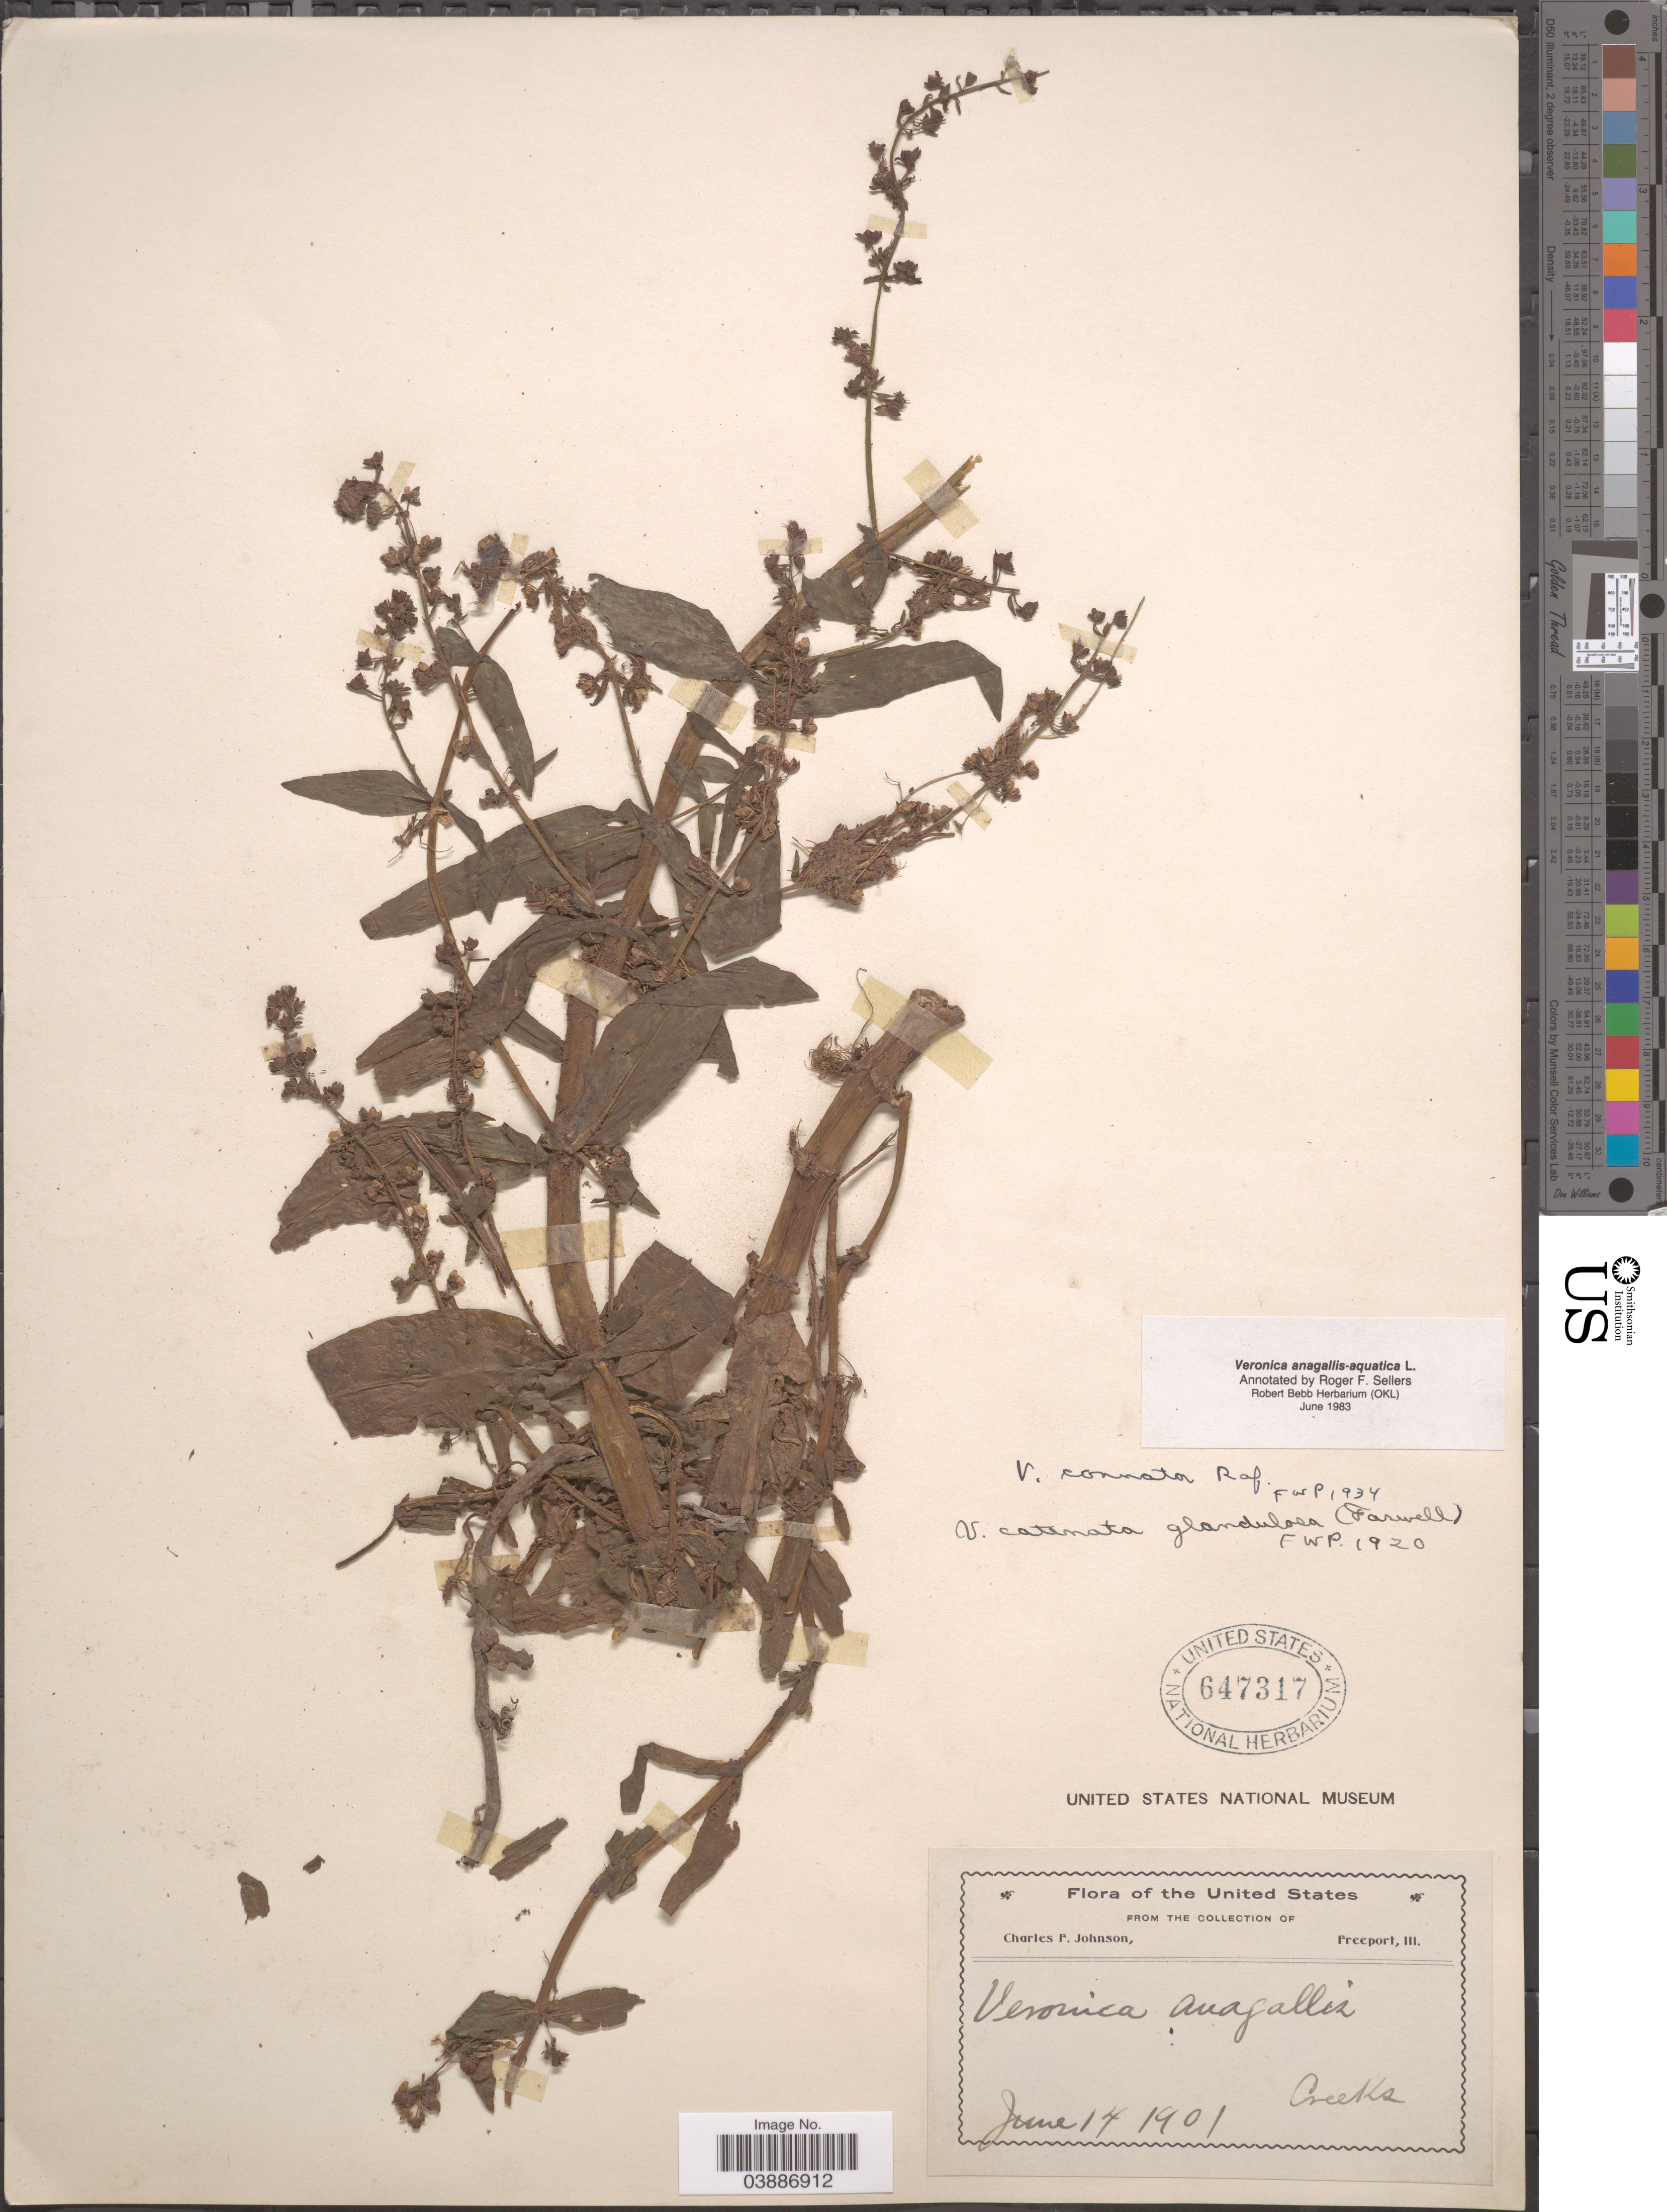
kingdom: Plantae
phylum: Tracheophyta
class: Magnoliopsida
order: Lamiales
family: Plantaginaceae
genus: Veronica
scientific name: Veronica anagallis-aquatica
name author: L.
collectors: C. F. Johnson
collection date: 1901-06-14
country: United States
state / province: Illinois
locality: Freeport, Creeks.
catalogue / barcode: US 647317